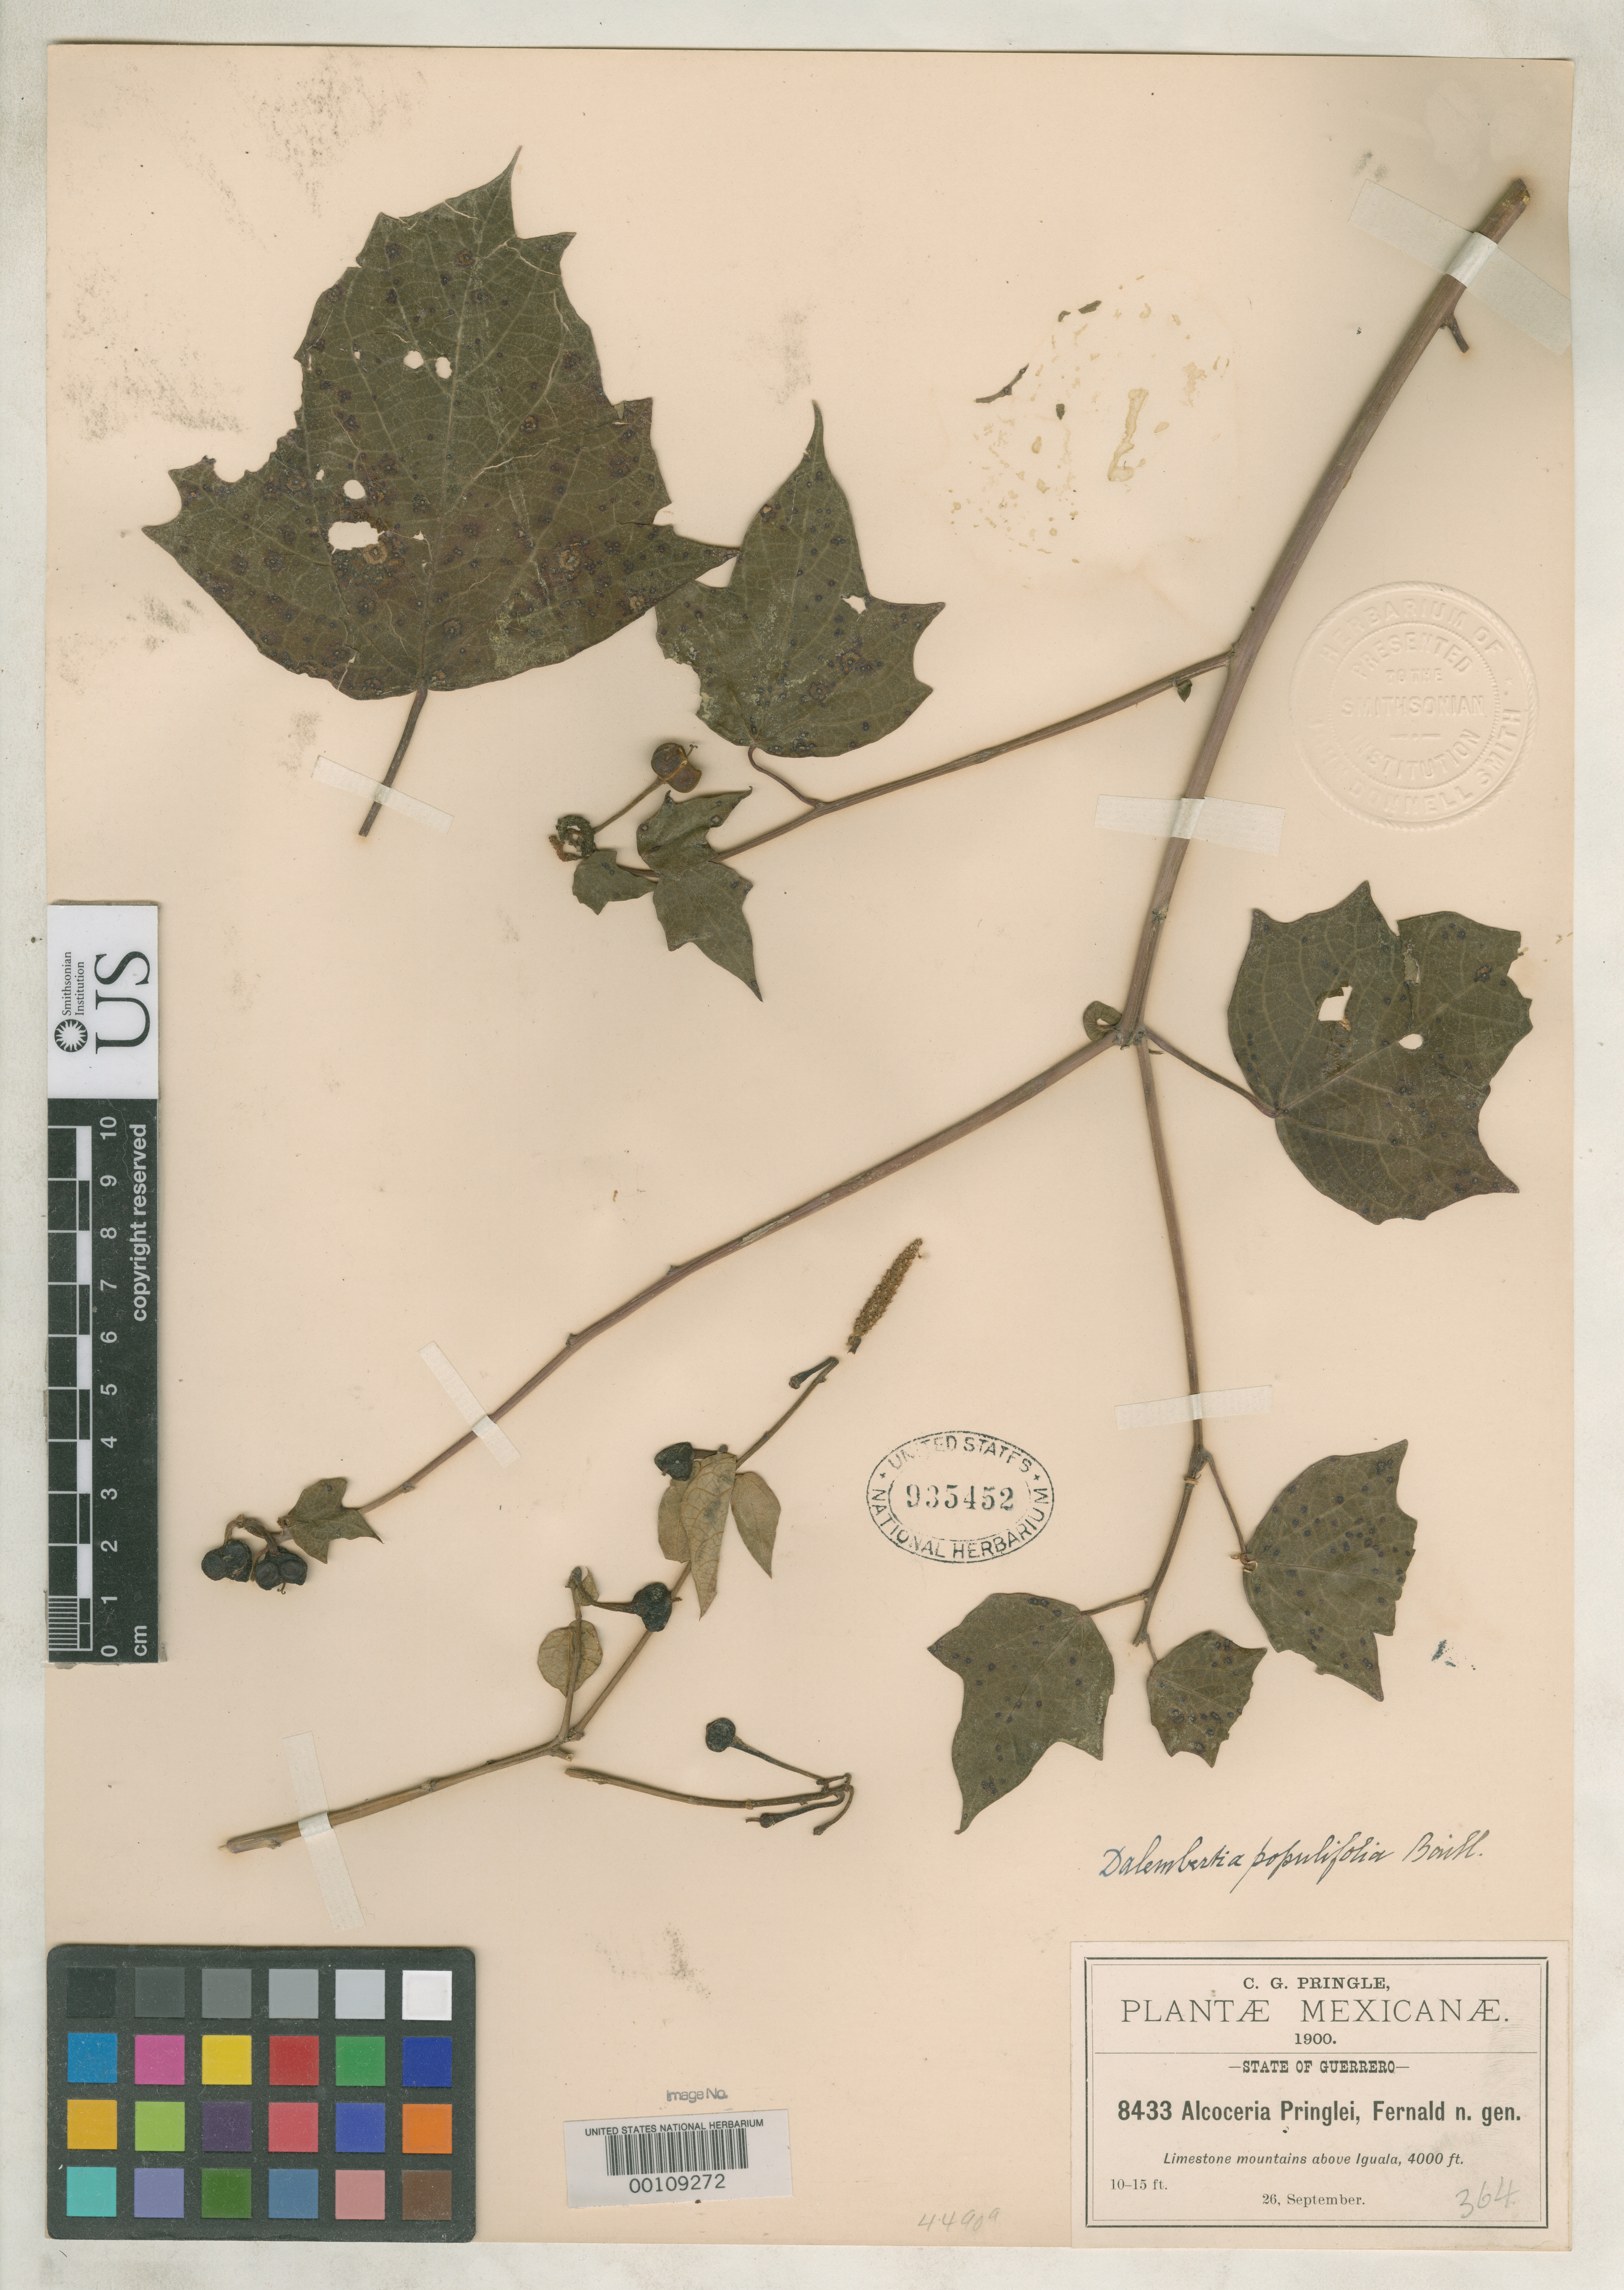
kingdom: Plantae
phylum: Tracheophyta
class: Magnoliopsida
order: Malpighiales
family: Euphorbiaceae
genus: Alcoceria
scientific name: Alcoceria pringlei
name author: Fernald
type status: Isotype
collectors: C. G. Pringle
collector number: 8433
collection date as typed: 26 Sep 1900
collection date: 1900-09-26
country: Mexico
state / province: Guerrero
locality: Mountains near Iguala.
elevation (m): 1219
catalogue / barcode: US 935452